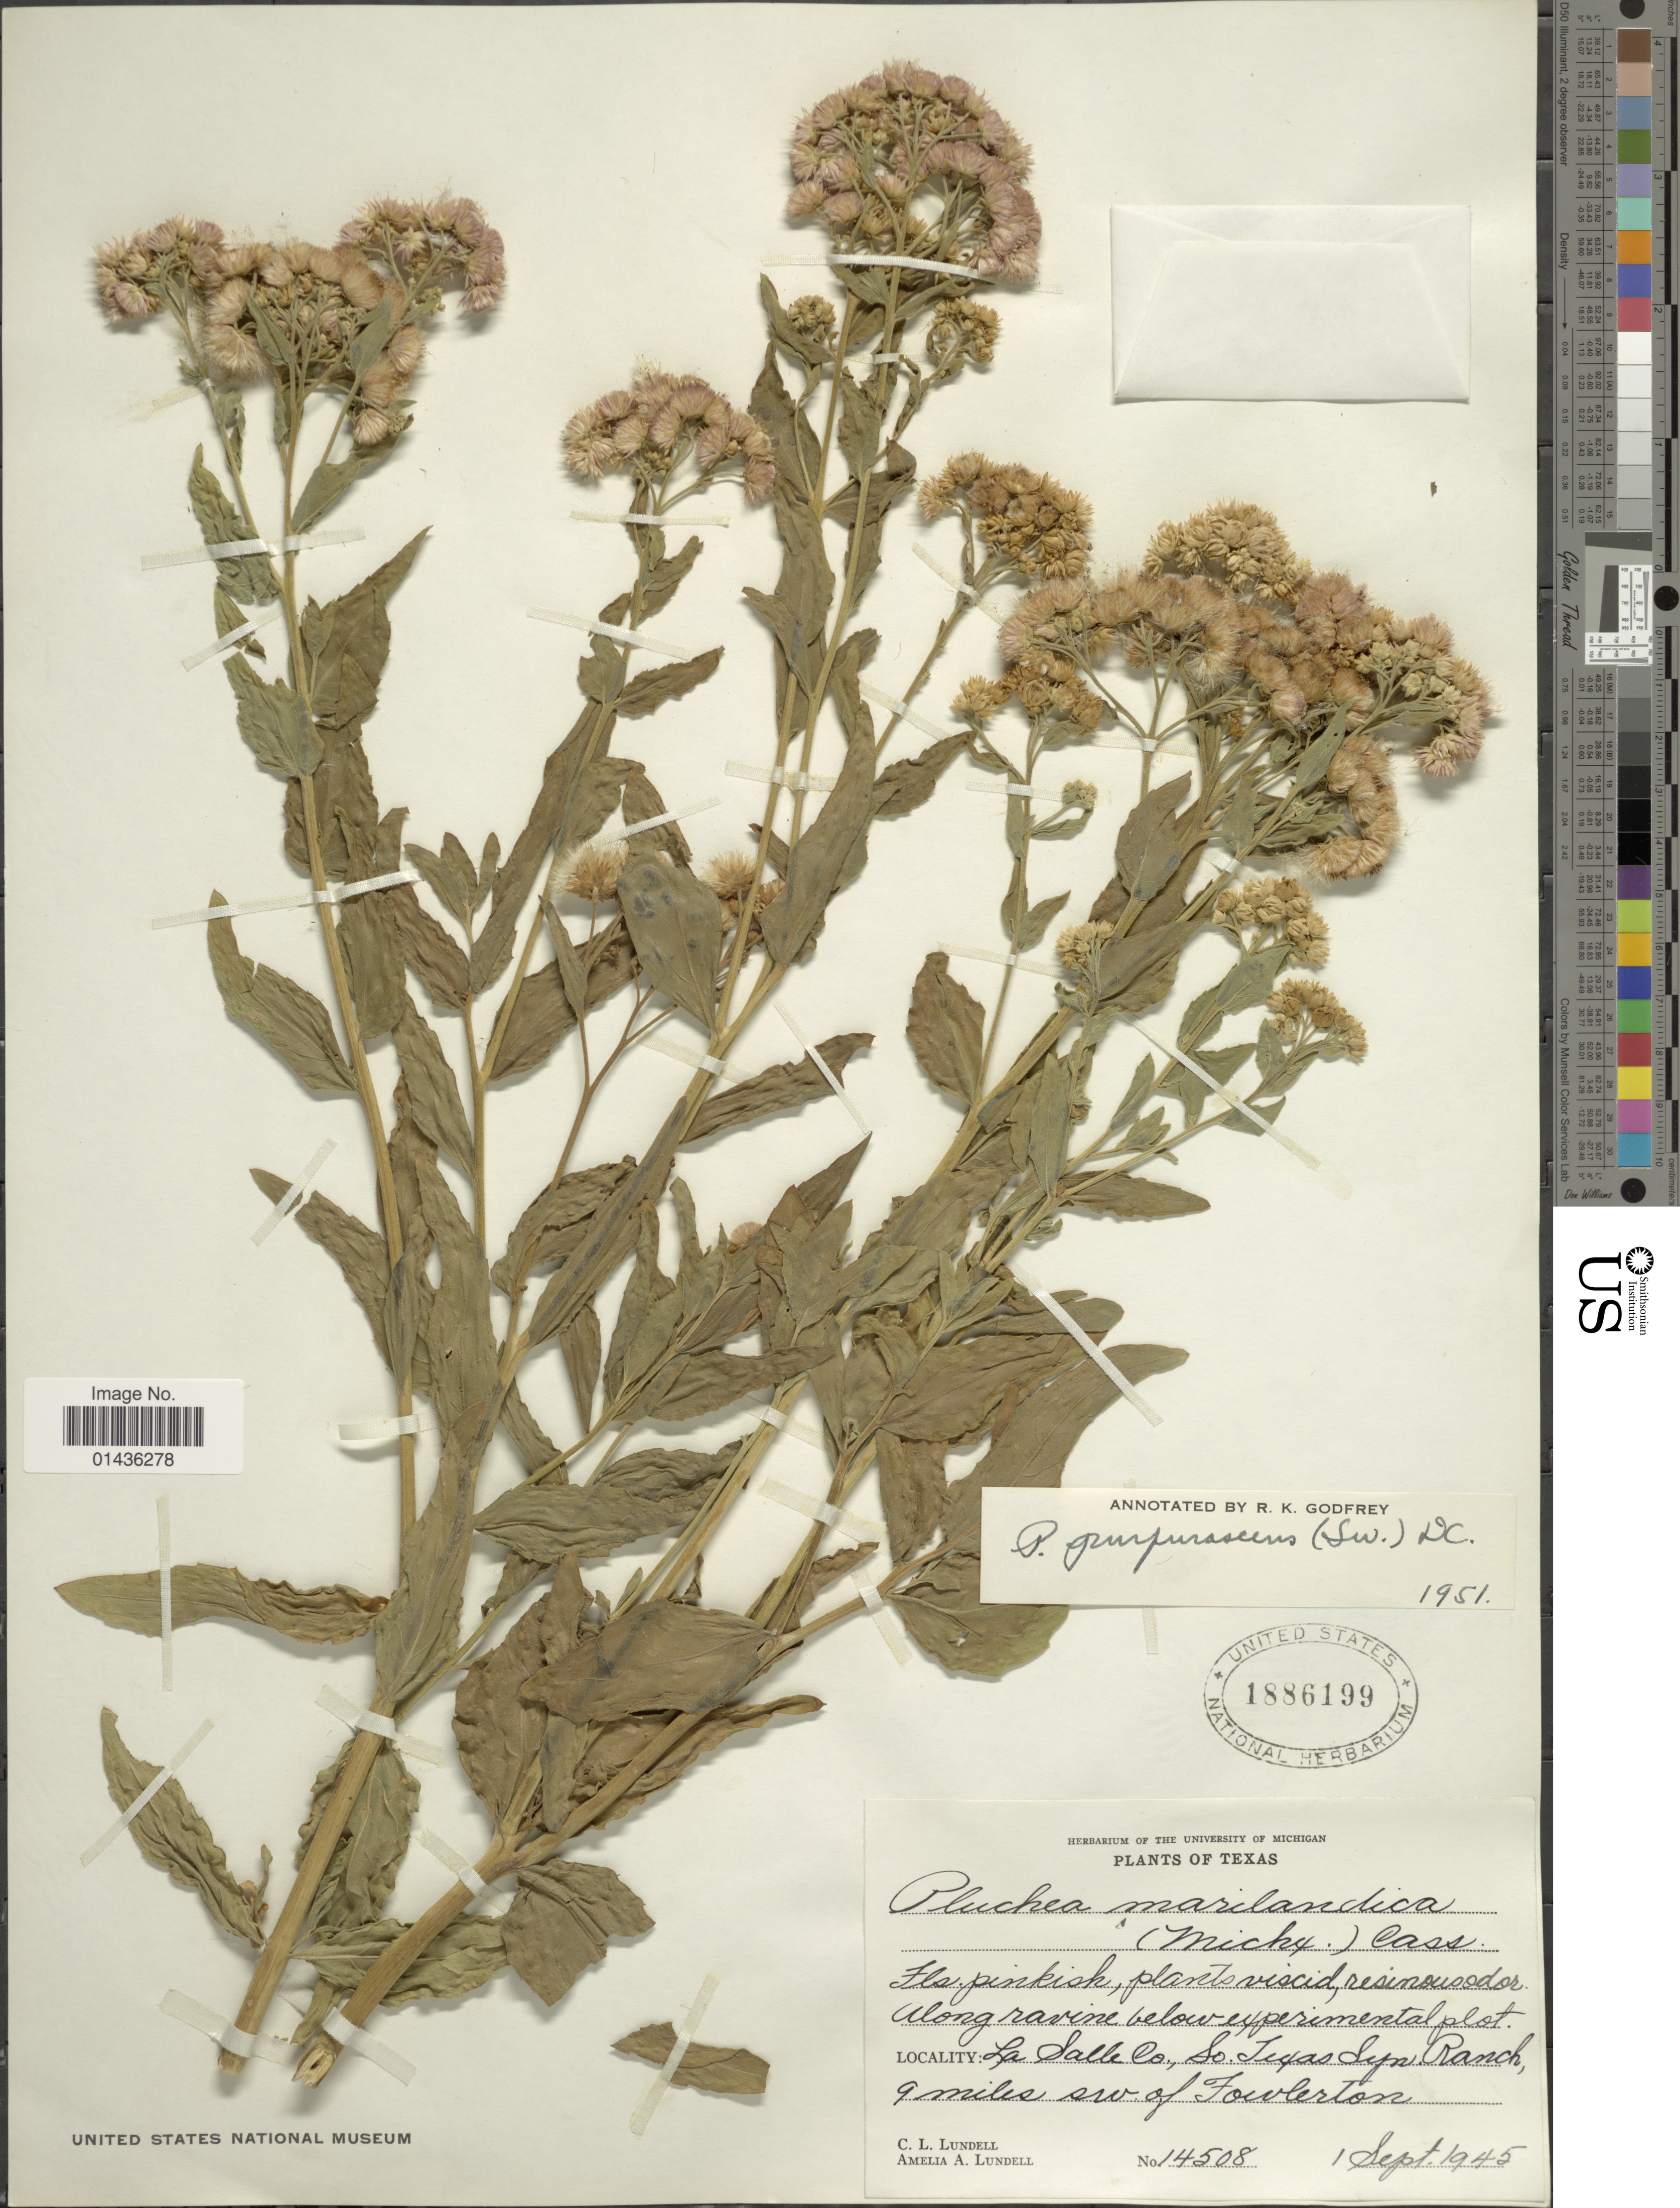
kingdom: Plantae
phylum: Tracheophyta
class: Magnoliopsida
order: Asterales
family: Asteraceae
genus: Pluchea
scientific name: Pluchea odorata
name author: (L.) Cass.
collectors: C. L. Lundell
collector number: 14508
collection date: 1945-09-01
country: United States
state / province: Texas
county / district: La Salle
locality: La Salle Co., So. Texas Syn Ranch, 9 miles sw of Fowlerton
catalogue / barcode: US 1886199